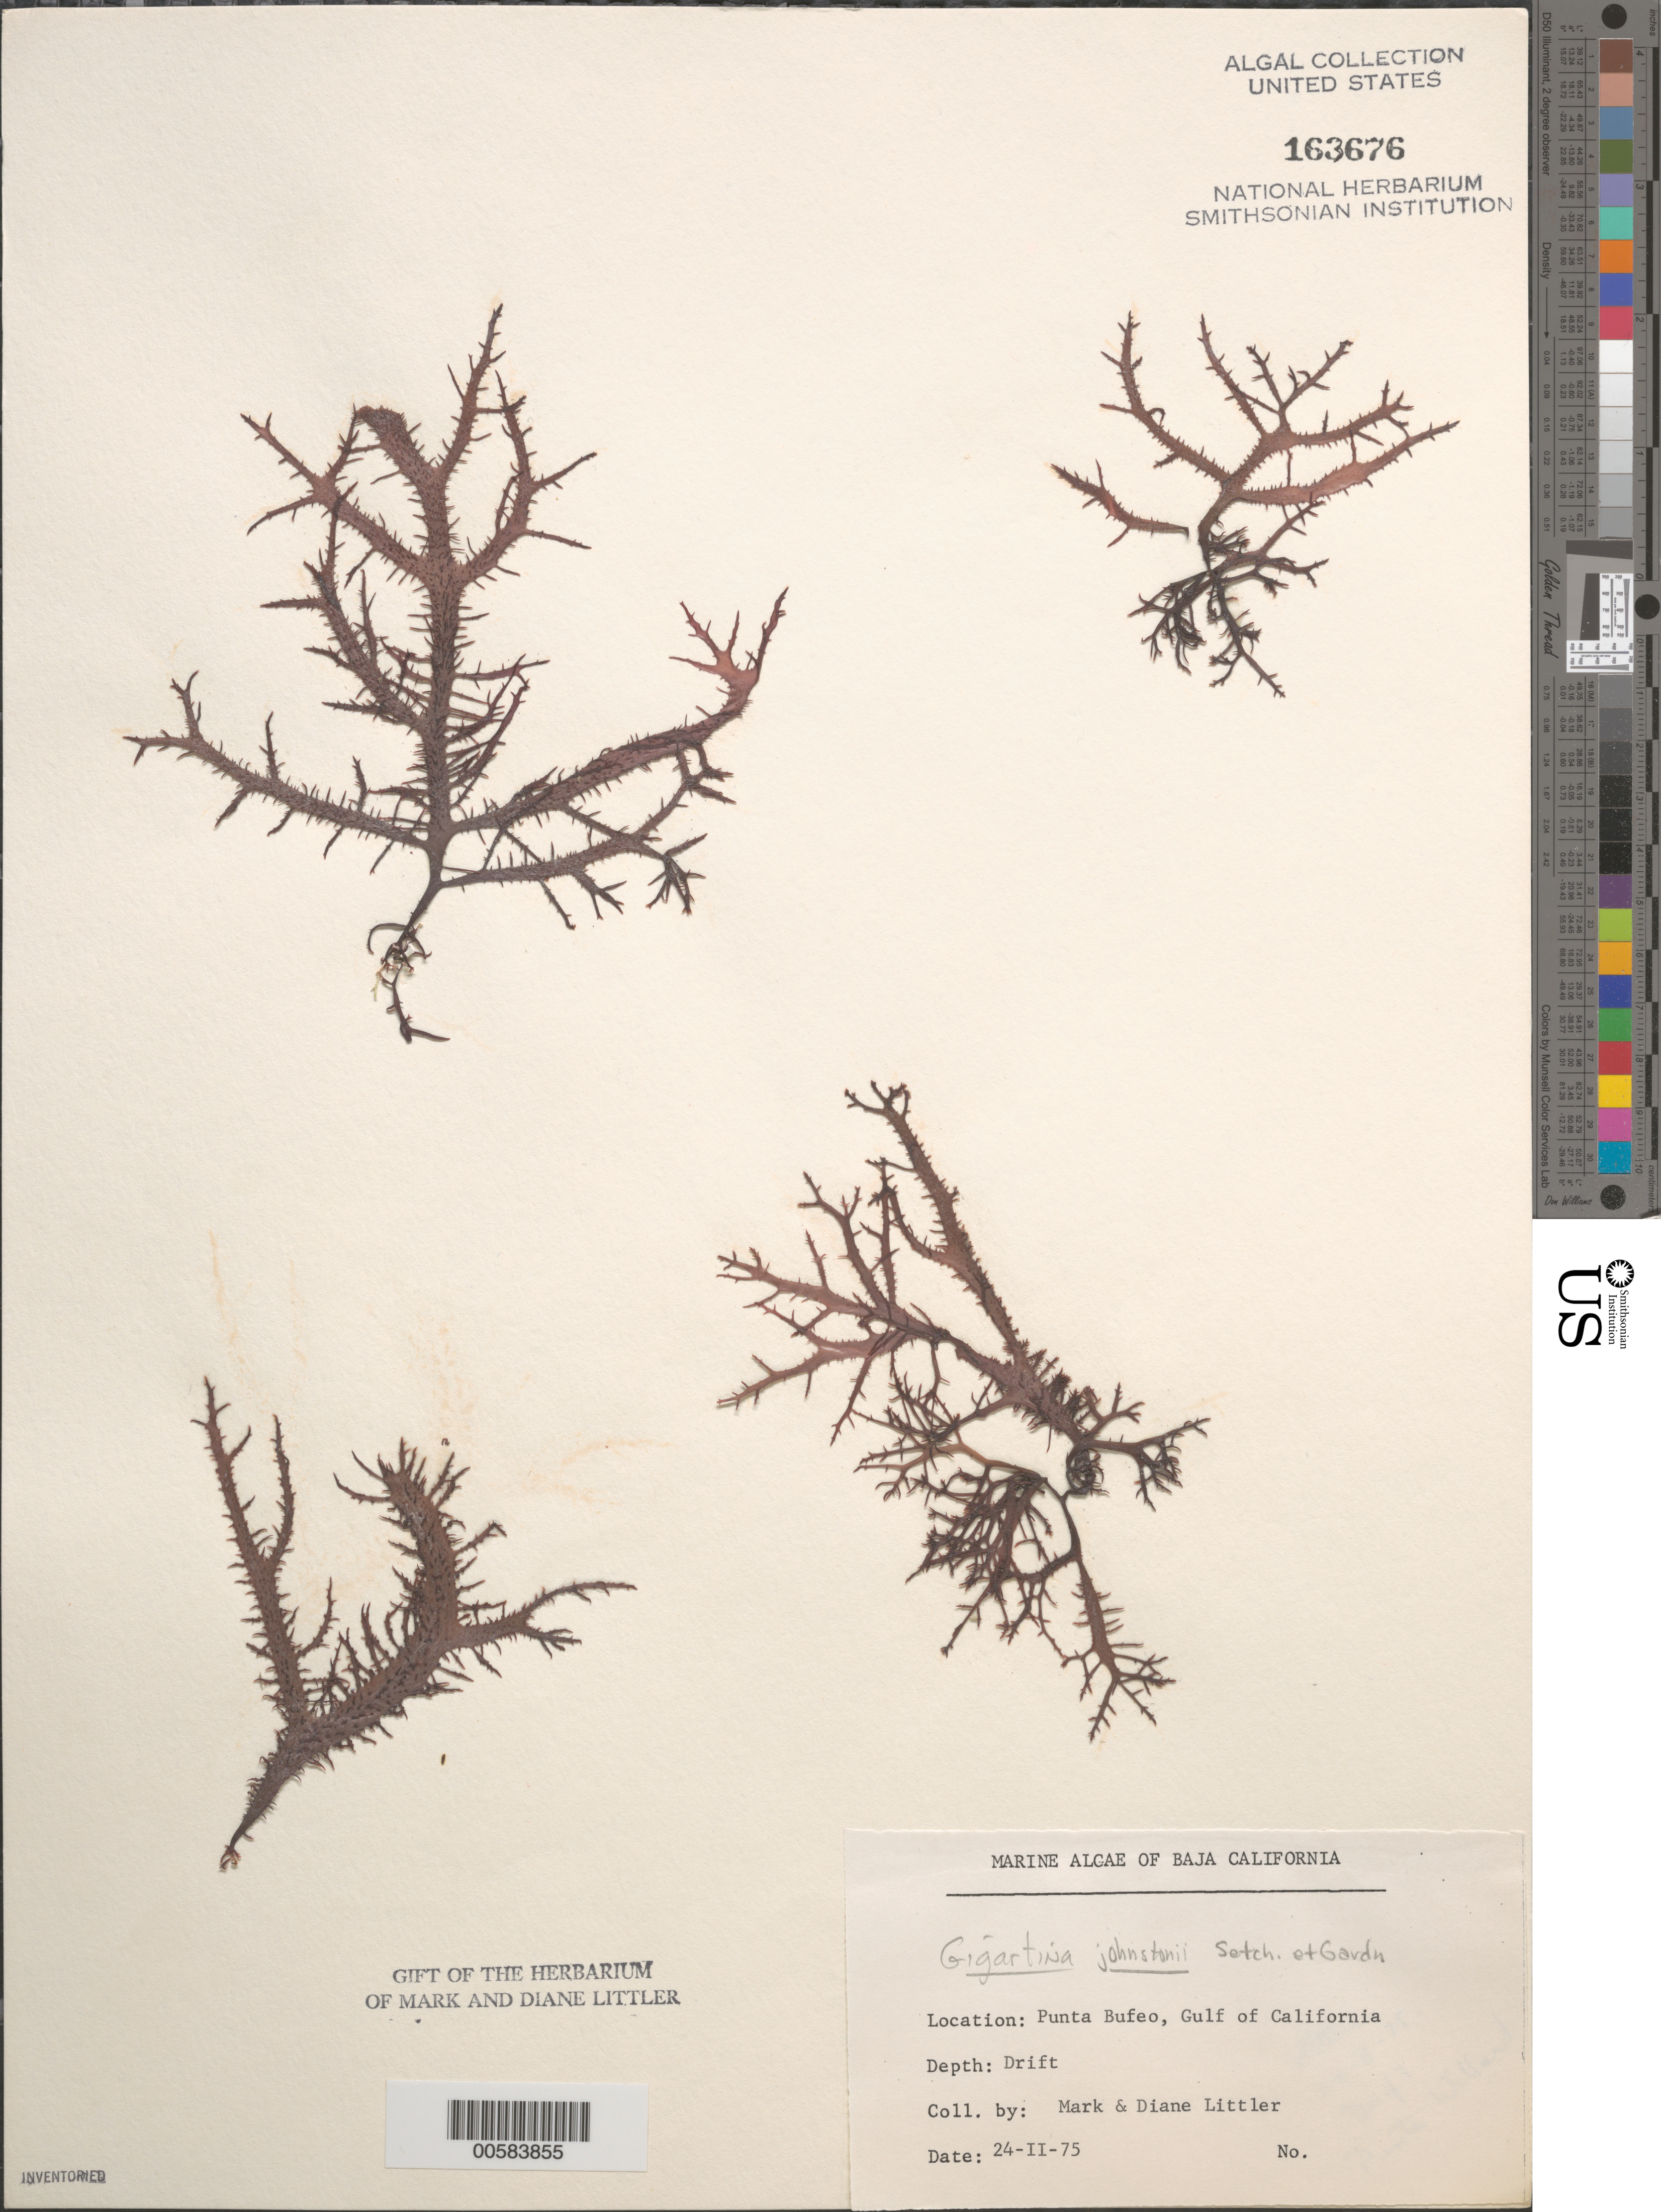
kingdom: Plantae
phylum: Rhodophyta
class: Florideophyceae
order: Gigartinales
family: Gigartinaceae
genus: Chondracanthus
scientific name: Chondracanthus squarrulosus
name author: (Setch. & N.L. Gardner) J.R. Hughey et al.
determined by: Algae name updating Project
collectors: M. M. Littler & D. S. Littler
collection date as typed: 24 Feb 1975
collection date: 1975-02-24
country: Mexico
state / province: Baja California Norte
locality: Punta Bufeo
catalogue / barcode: US 163676